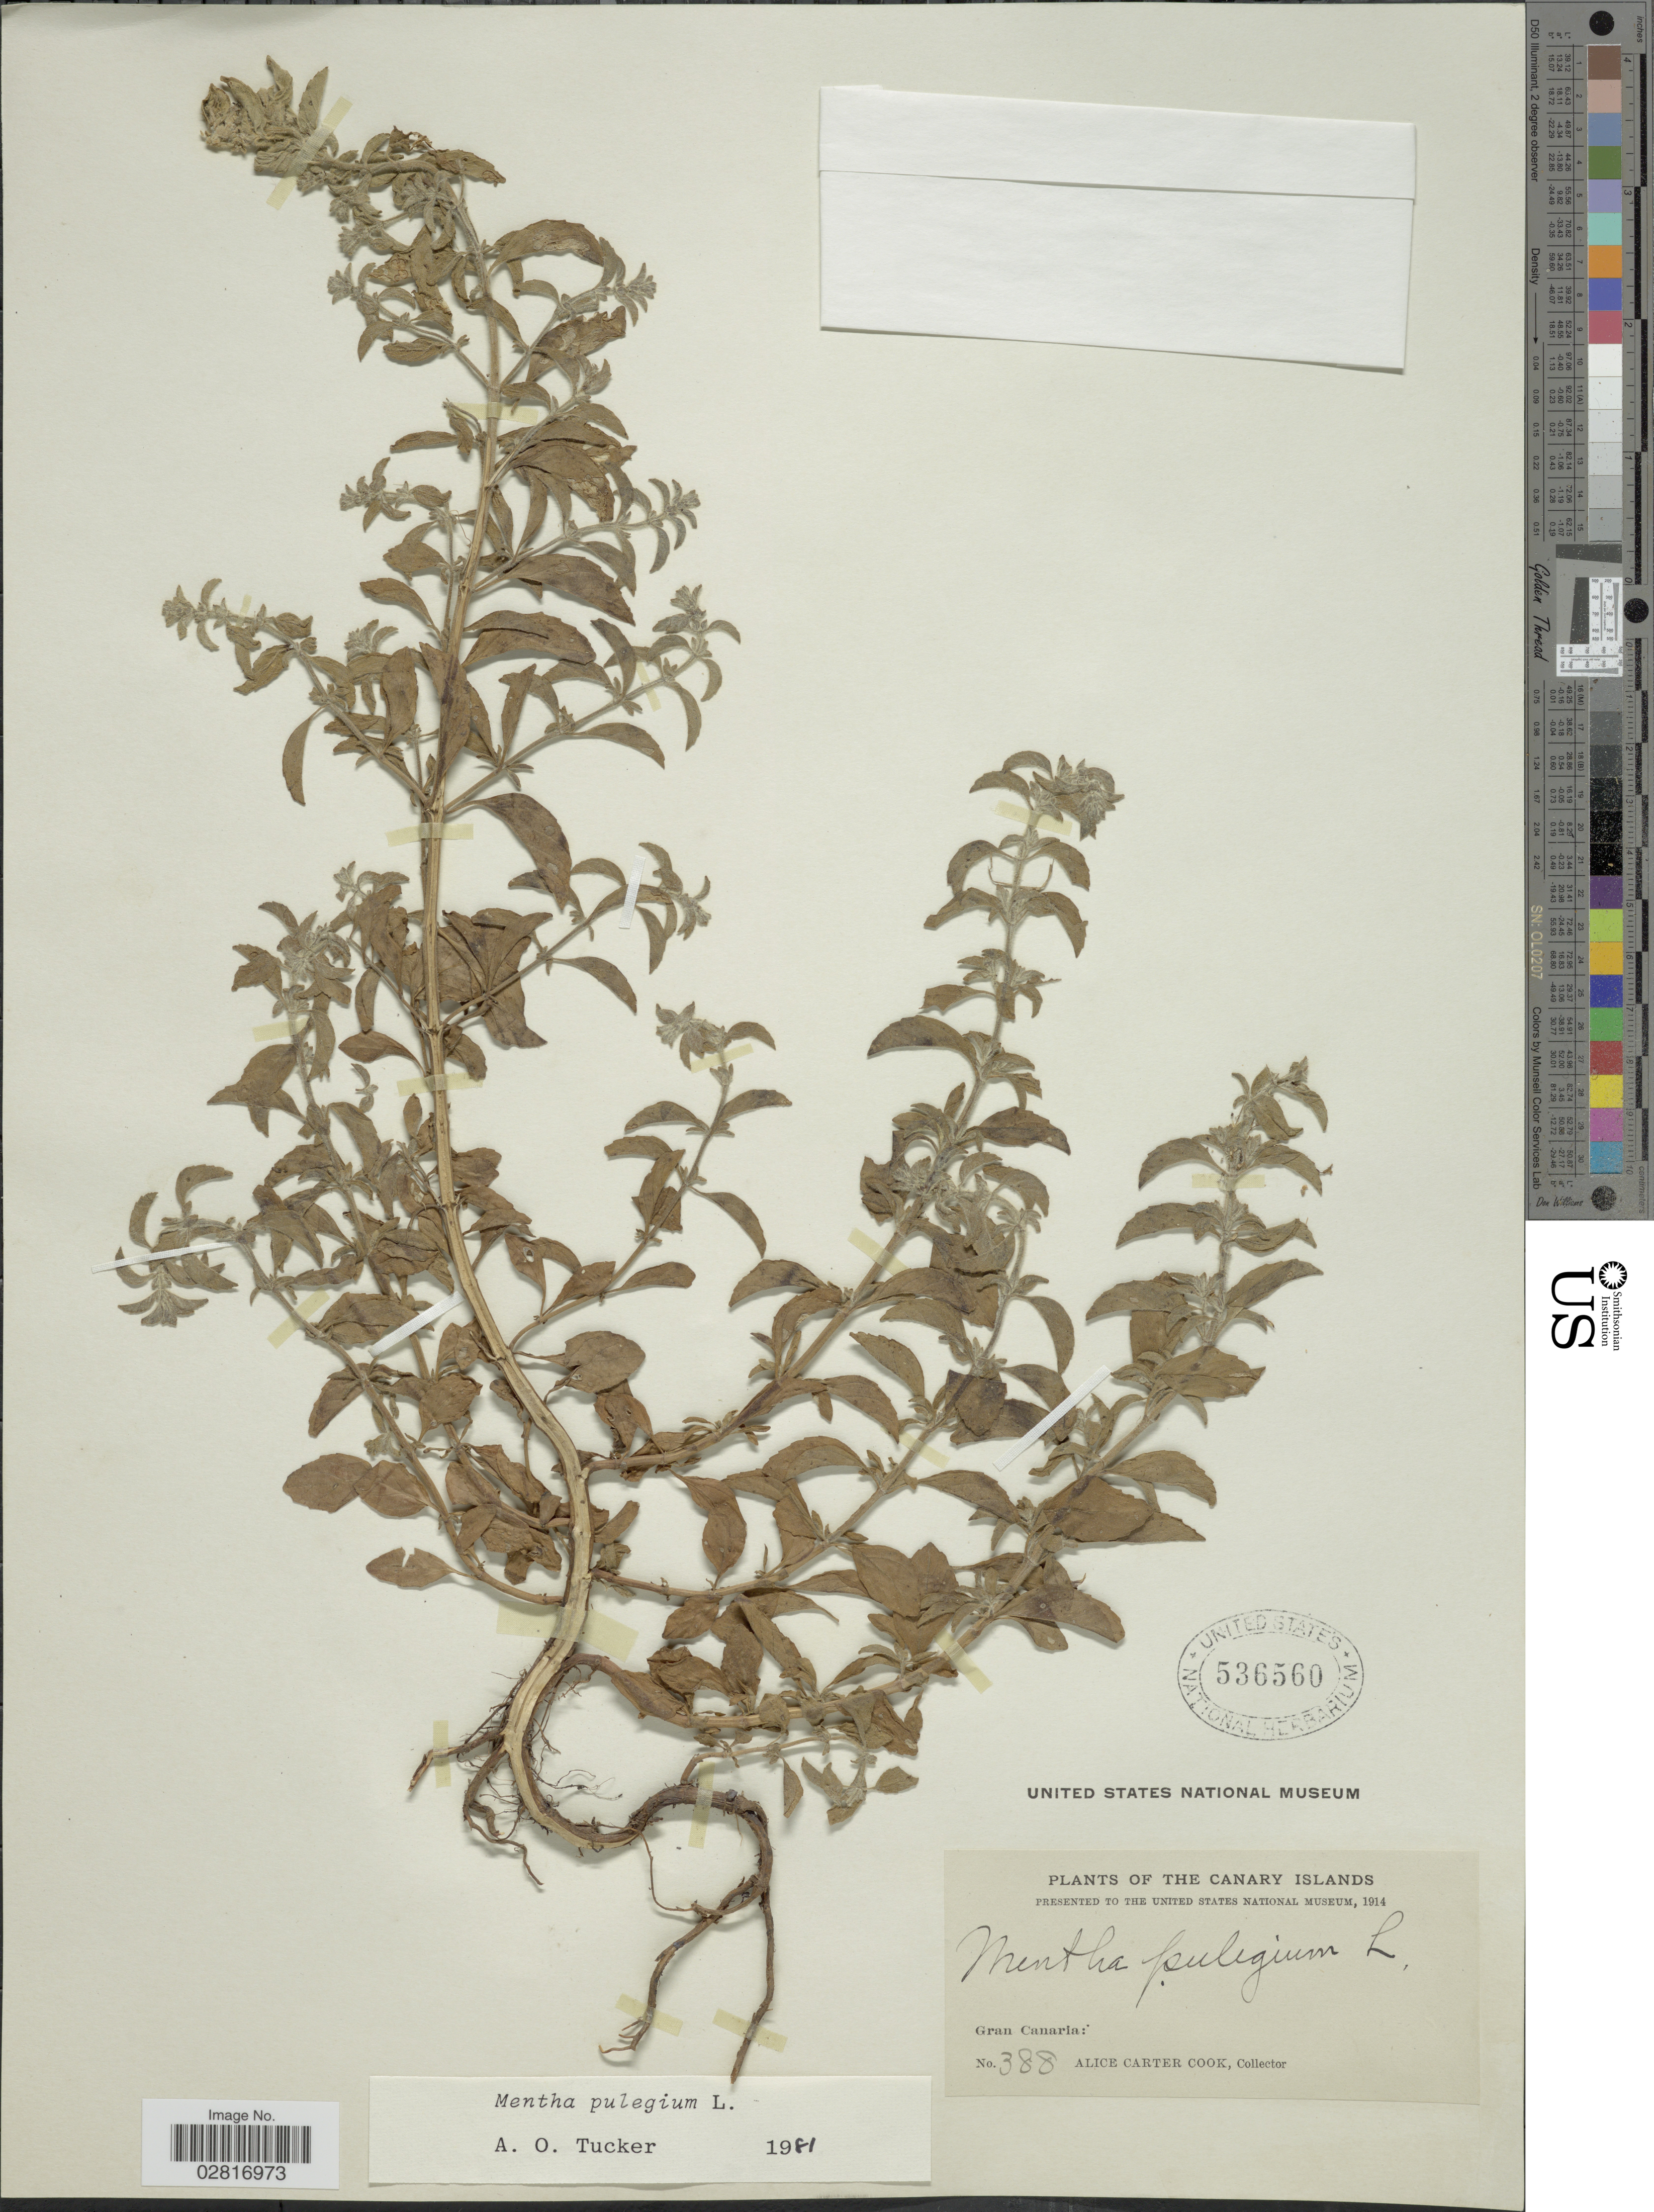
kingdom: Plantae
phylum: Tracheophyta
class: Magnoliopsida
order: Lamiales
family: Lamiaceae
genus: Mentha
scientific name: Mentha pulegium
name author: L.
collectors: Alice C. Cook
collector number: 388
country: Spain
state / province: Canarias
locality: The Canary Islands, Gran Canaria.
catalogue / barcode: US 536560